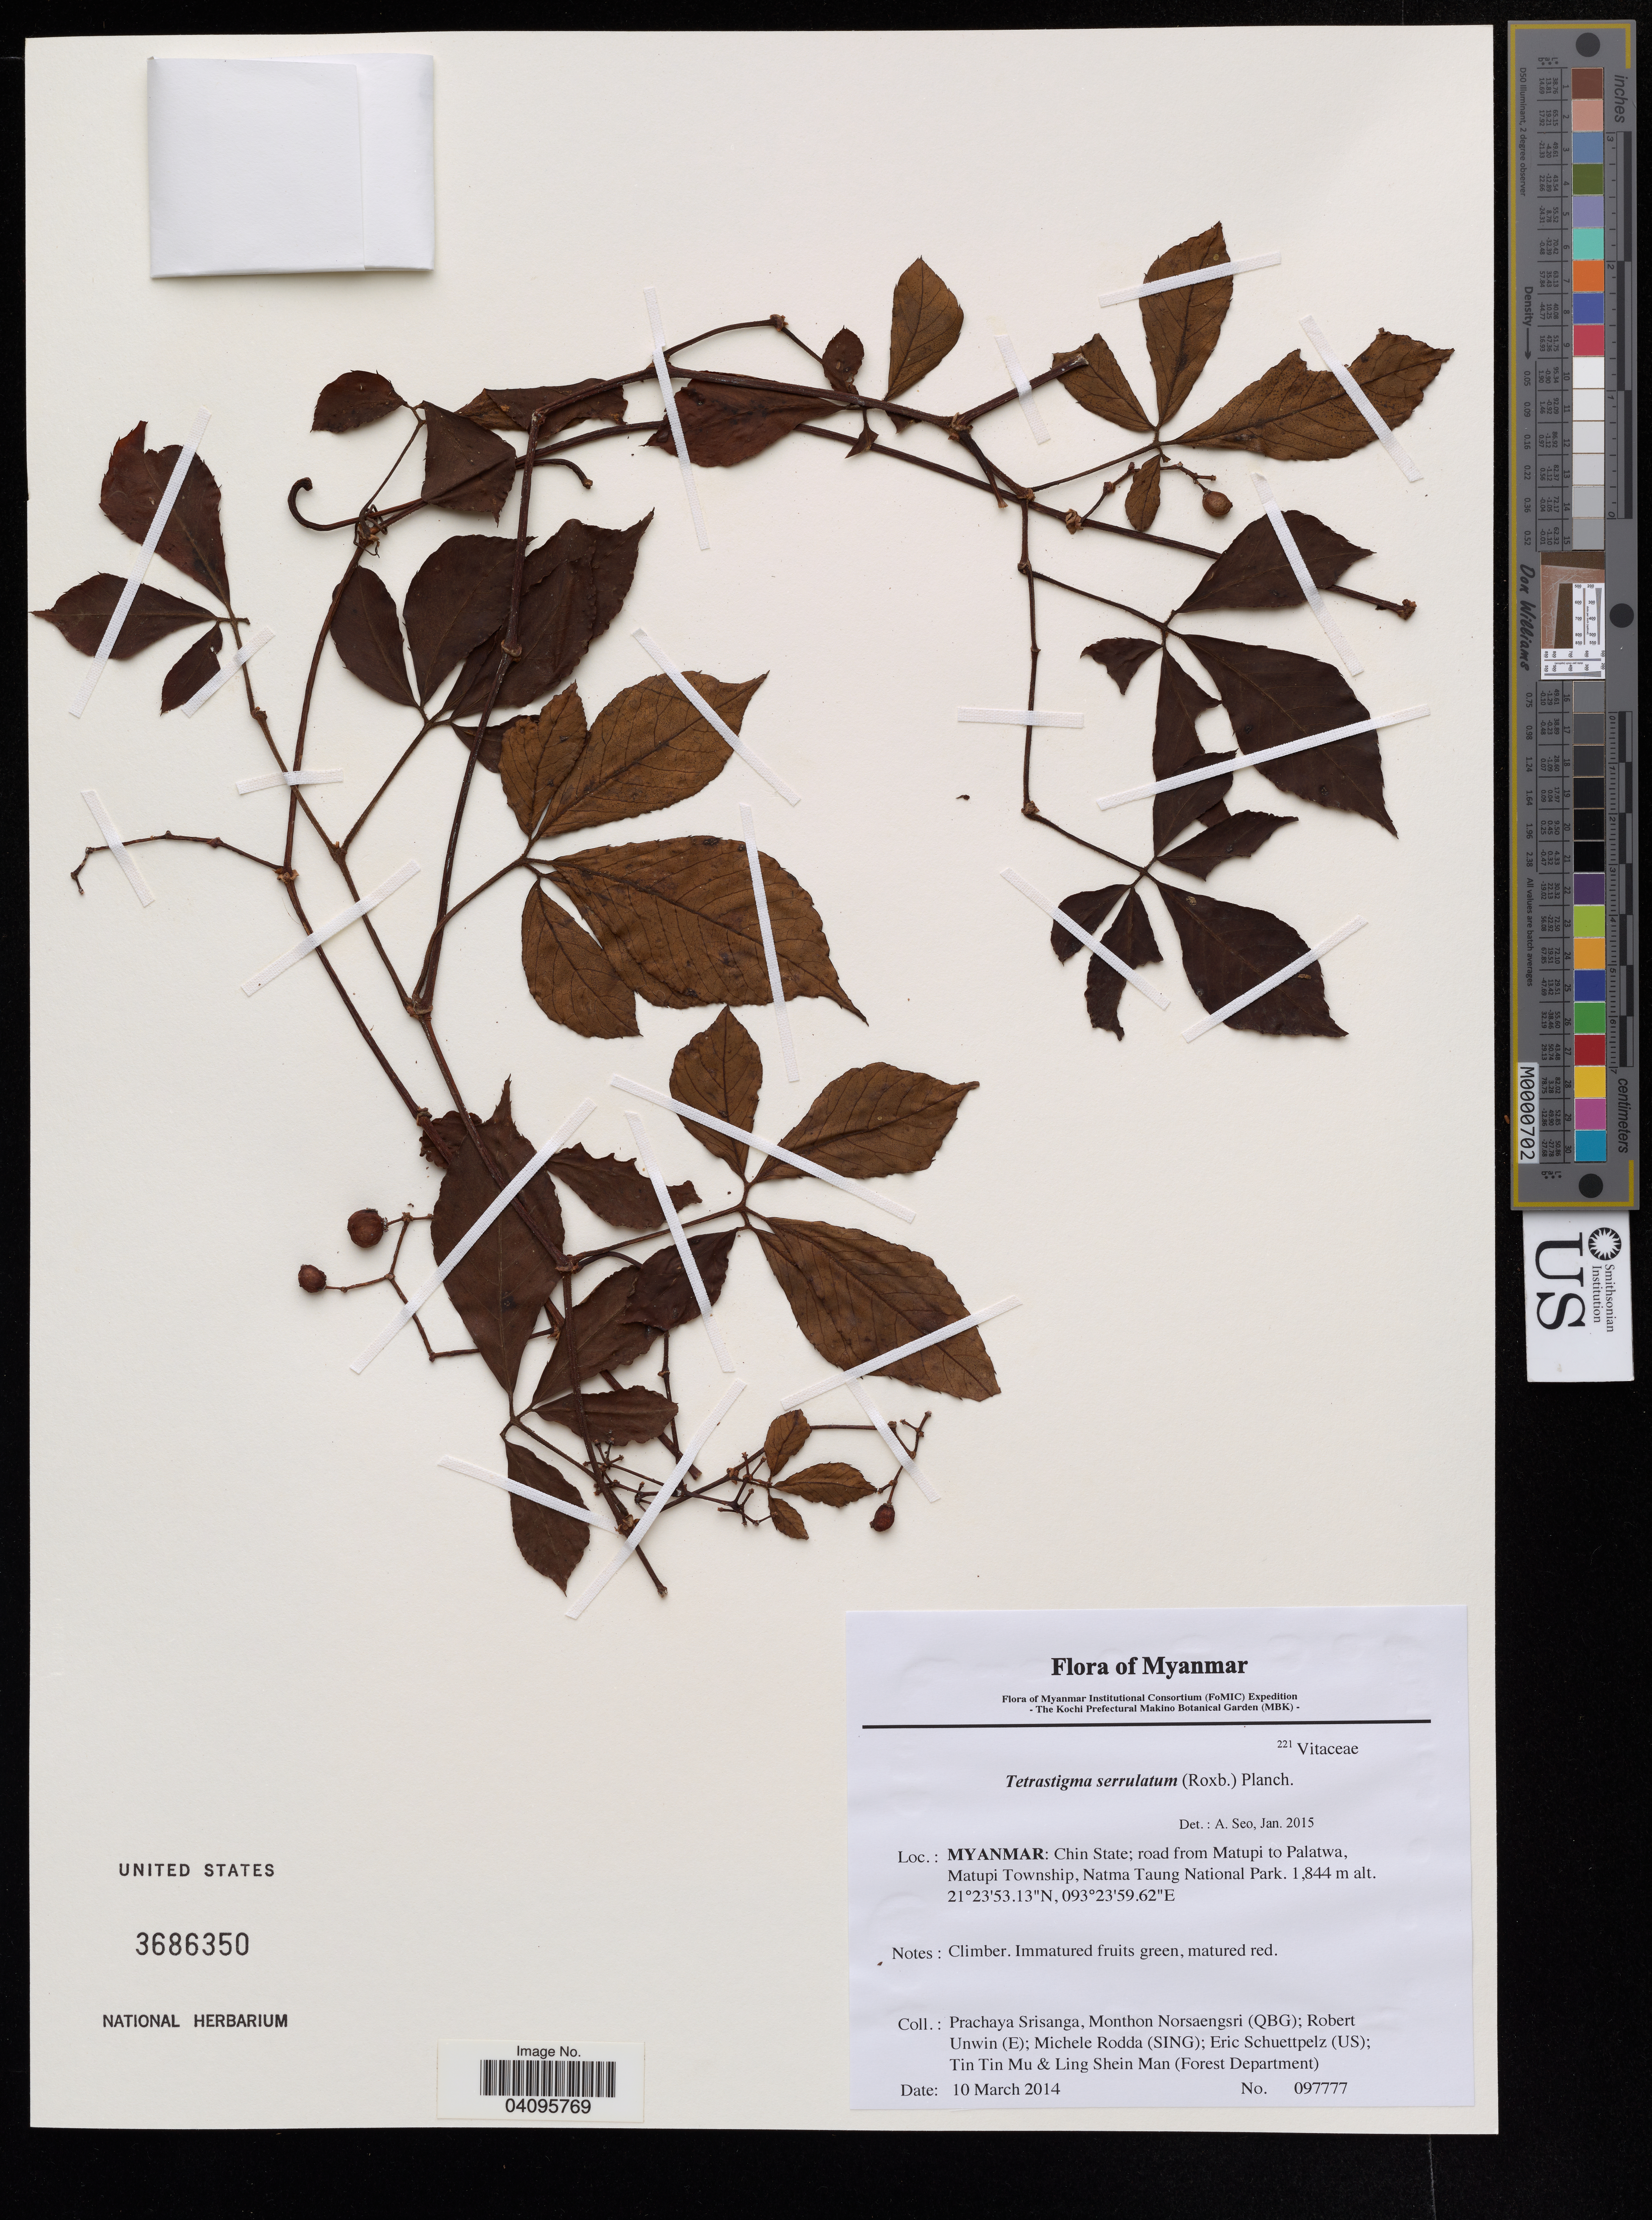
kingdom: Plantae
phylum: Tracheophyta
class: Magnoliopsida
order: Vitales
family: Vitaceae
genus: Tetrastigma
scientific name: Tetrastigma serrulatum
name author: (Roxb.) Planch.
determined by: Seo, A.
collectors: P. Srisanga, M. Norsaengsri, R. Unwin, M. Rodda, E. Schuettpelz & Tin Tin Mu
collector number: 097777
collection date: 2014-03-11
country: Myanmar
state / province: Chin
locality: Road from Matupi to Palatwa town., Matupi Township, Natma Taung National Park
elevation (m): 1844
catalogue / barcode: US 3686350